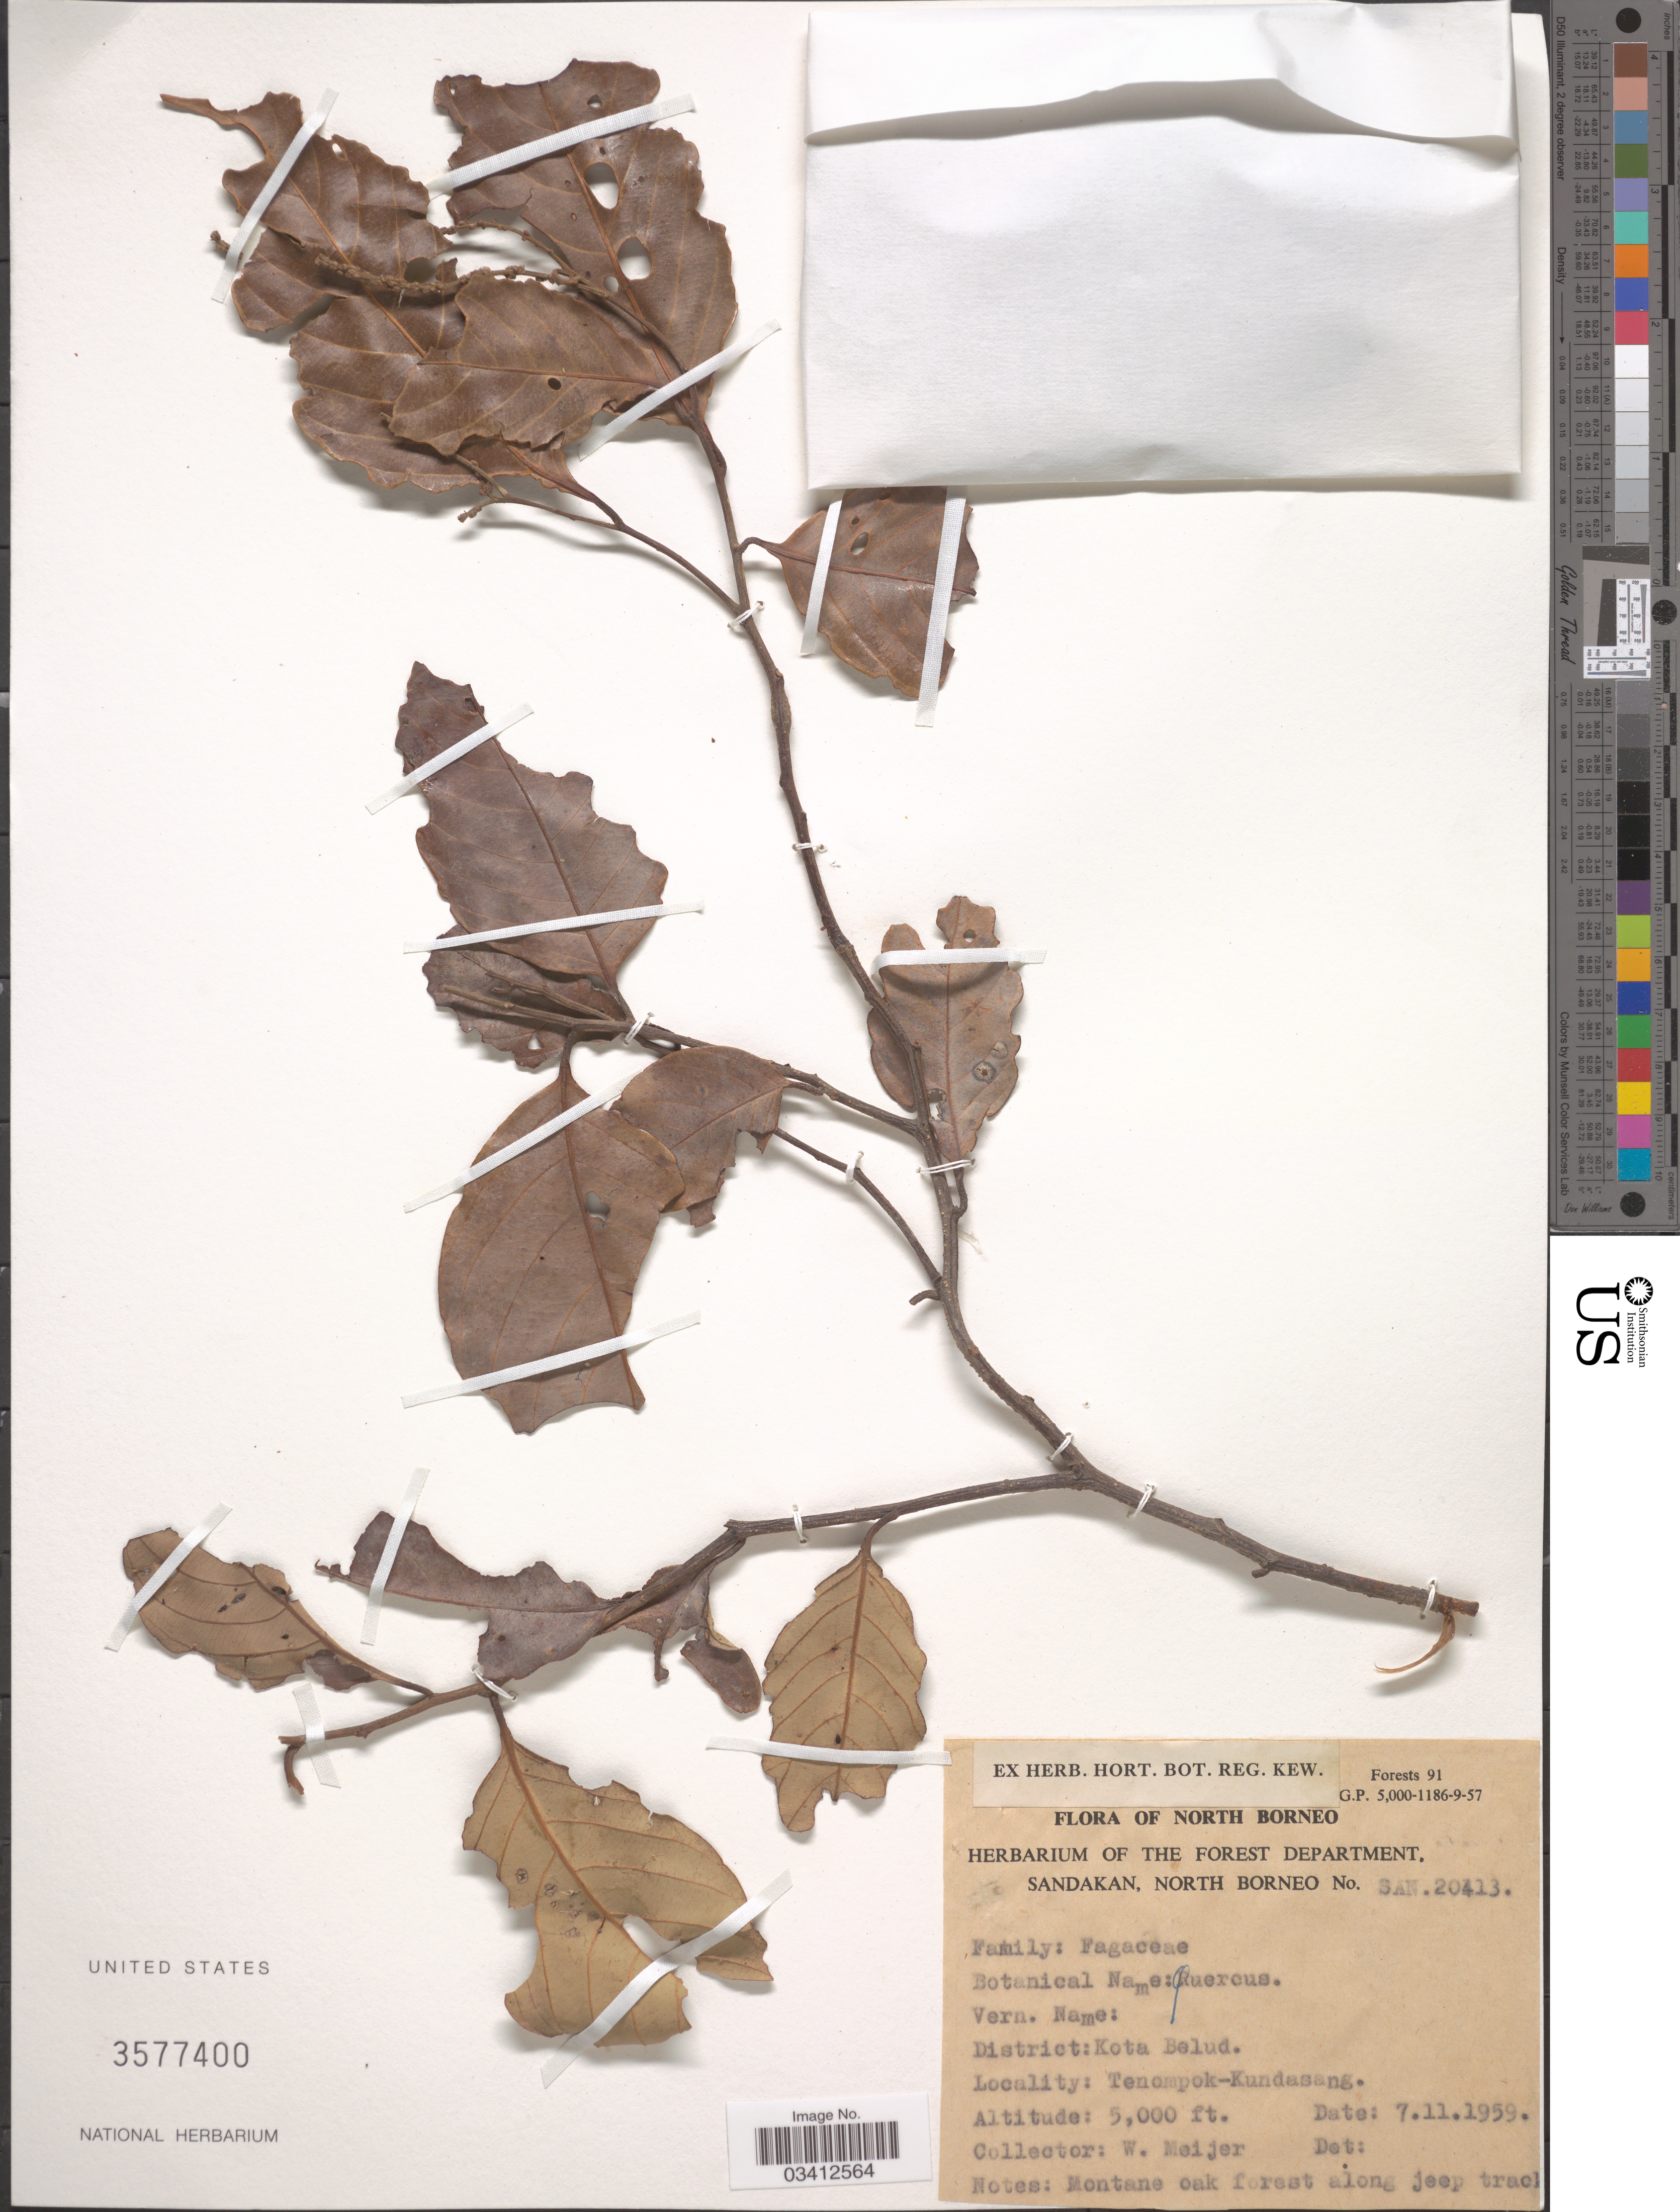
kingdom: Plantae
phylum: Tracheophyta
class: Magnoliopsida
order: Fagales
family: Fagaceae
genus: Quercus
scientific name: Quercus sp.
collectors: W. Meijer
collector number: SAN. 20413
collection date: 1959-11-07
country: Malaysia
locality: North Borneo. District: Kota Belud. Tenompok-Kundasang.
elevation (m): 1524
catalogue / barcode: US 3577400